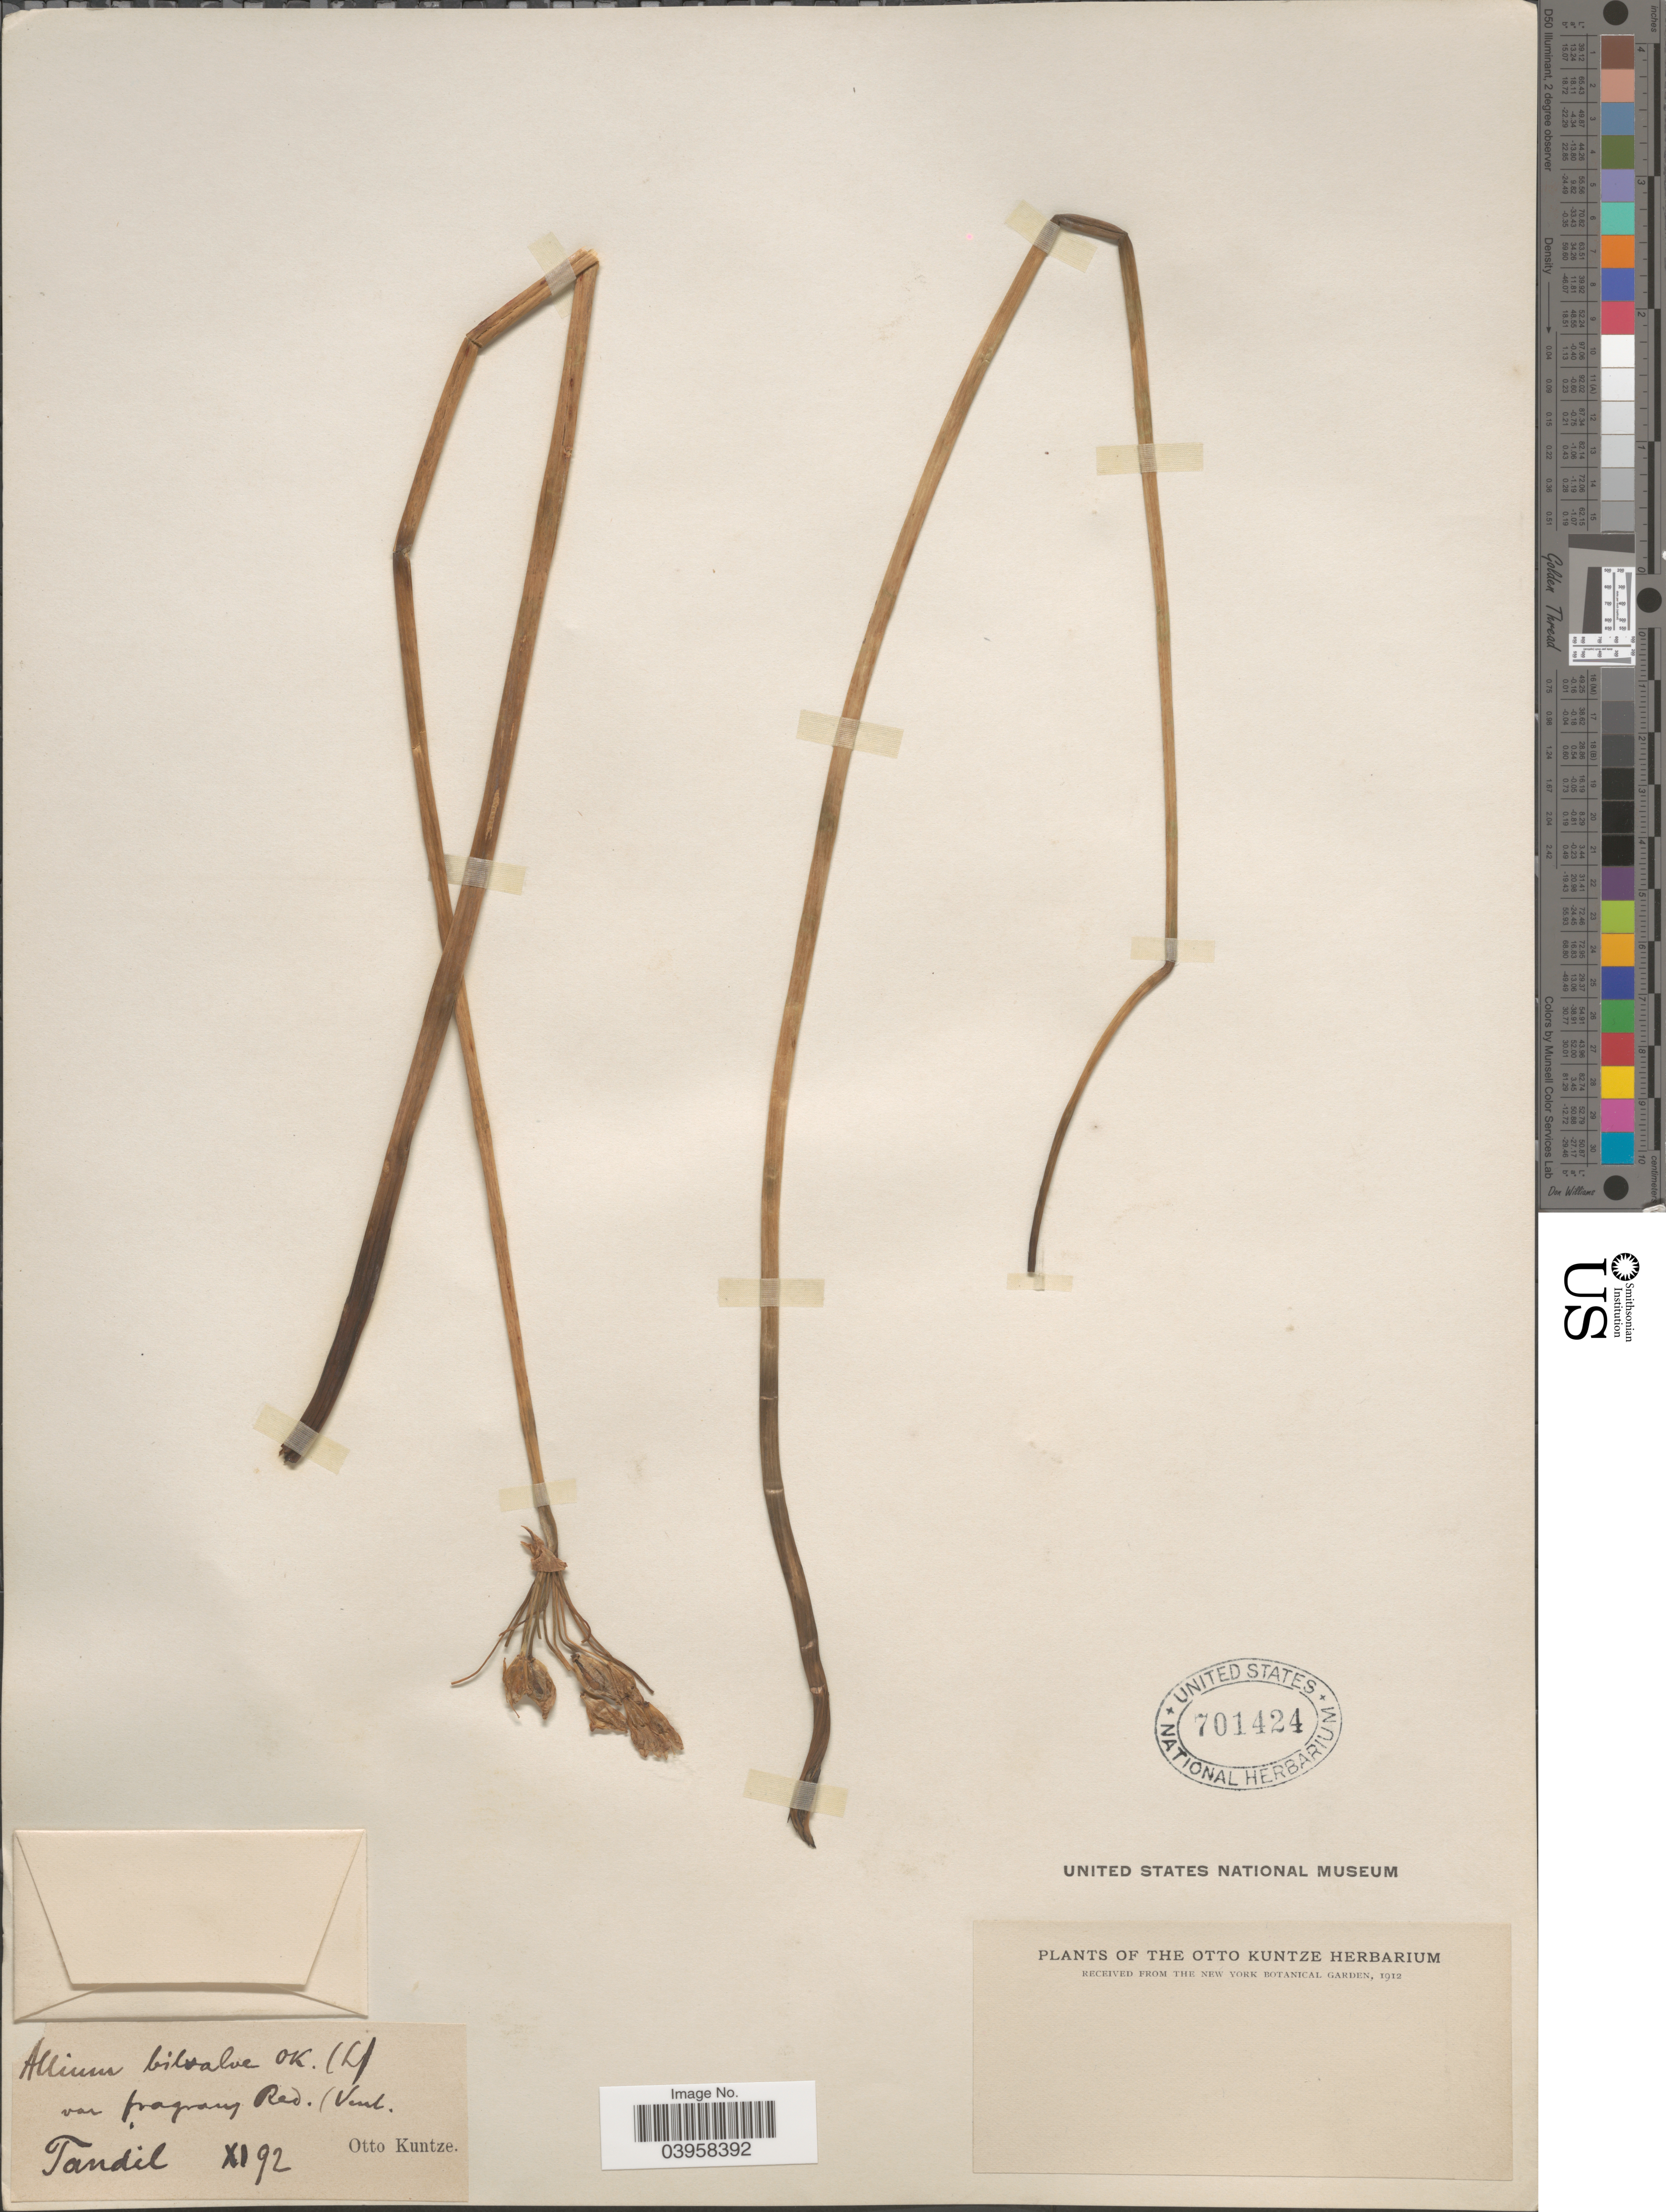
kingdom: Plantae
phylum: Tracheophyta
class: Liliopsida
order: Asparagales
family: Amaryllidaceae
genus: Nothoscordum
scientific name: Nothoscordum fragrans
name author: (Vent.) Kunth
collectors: C.E.O. Kuntze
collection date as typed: Transcribed d/m/y: /11/92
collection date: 1892-11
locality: Tandil.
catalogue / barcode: US 701424